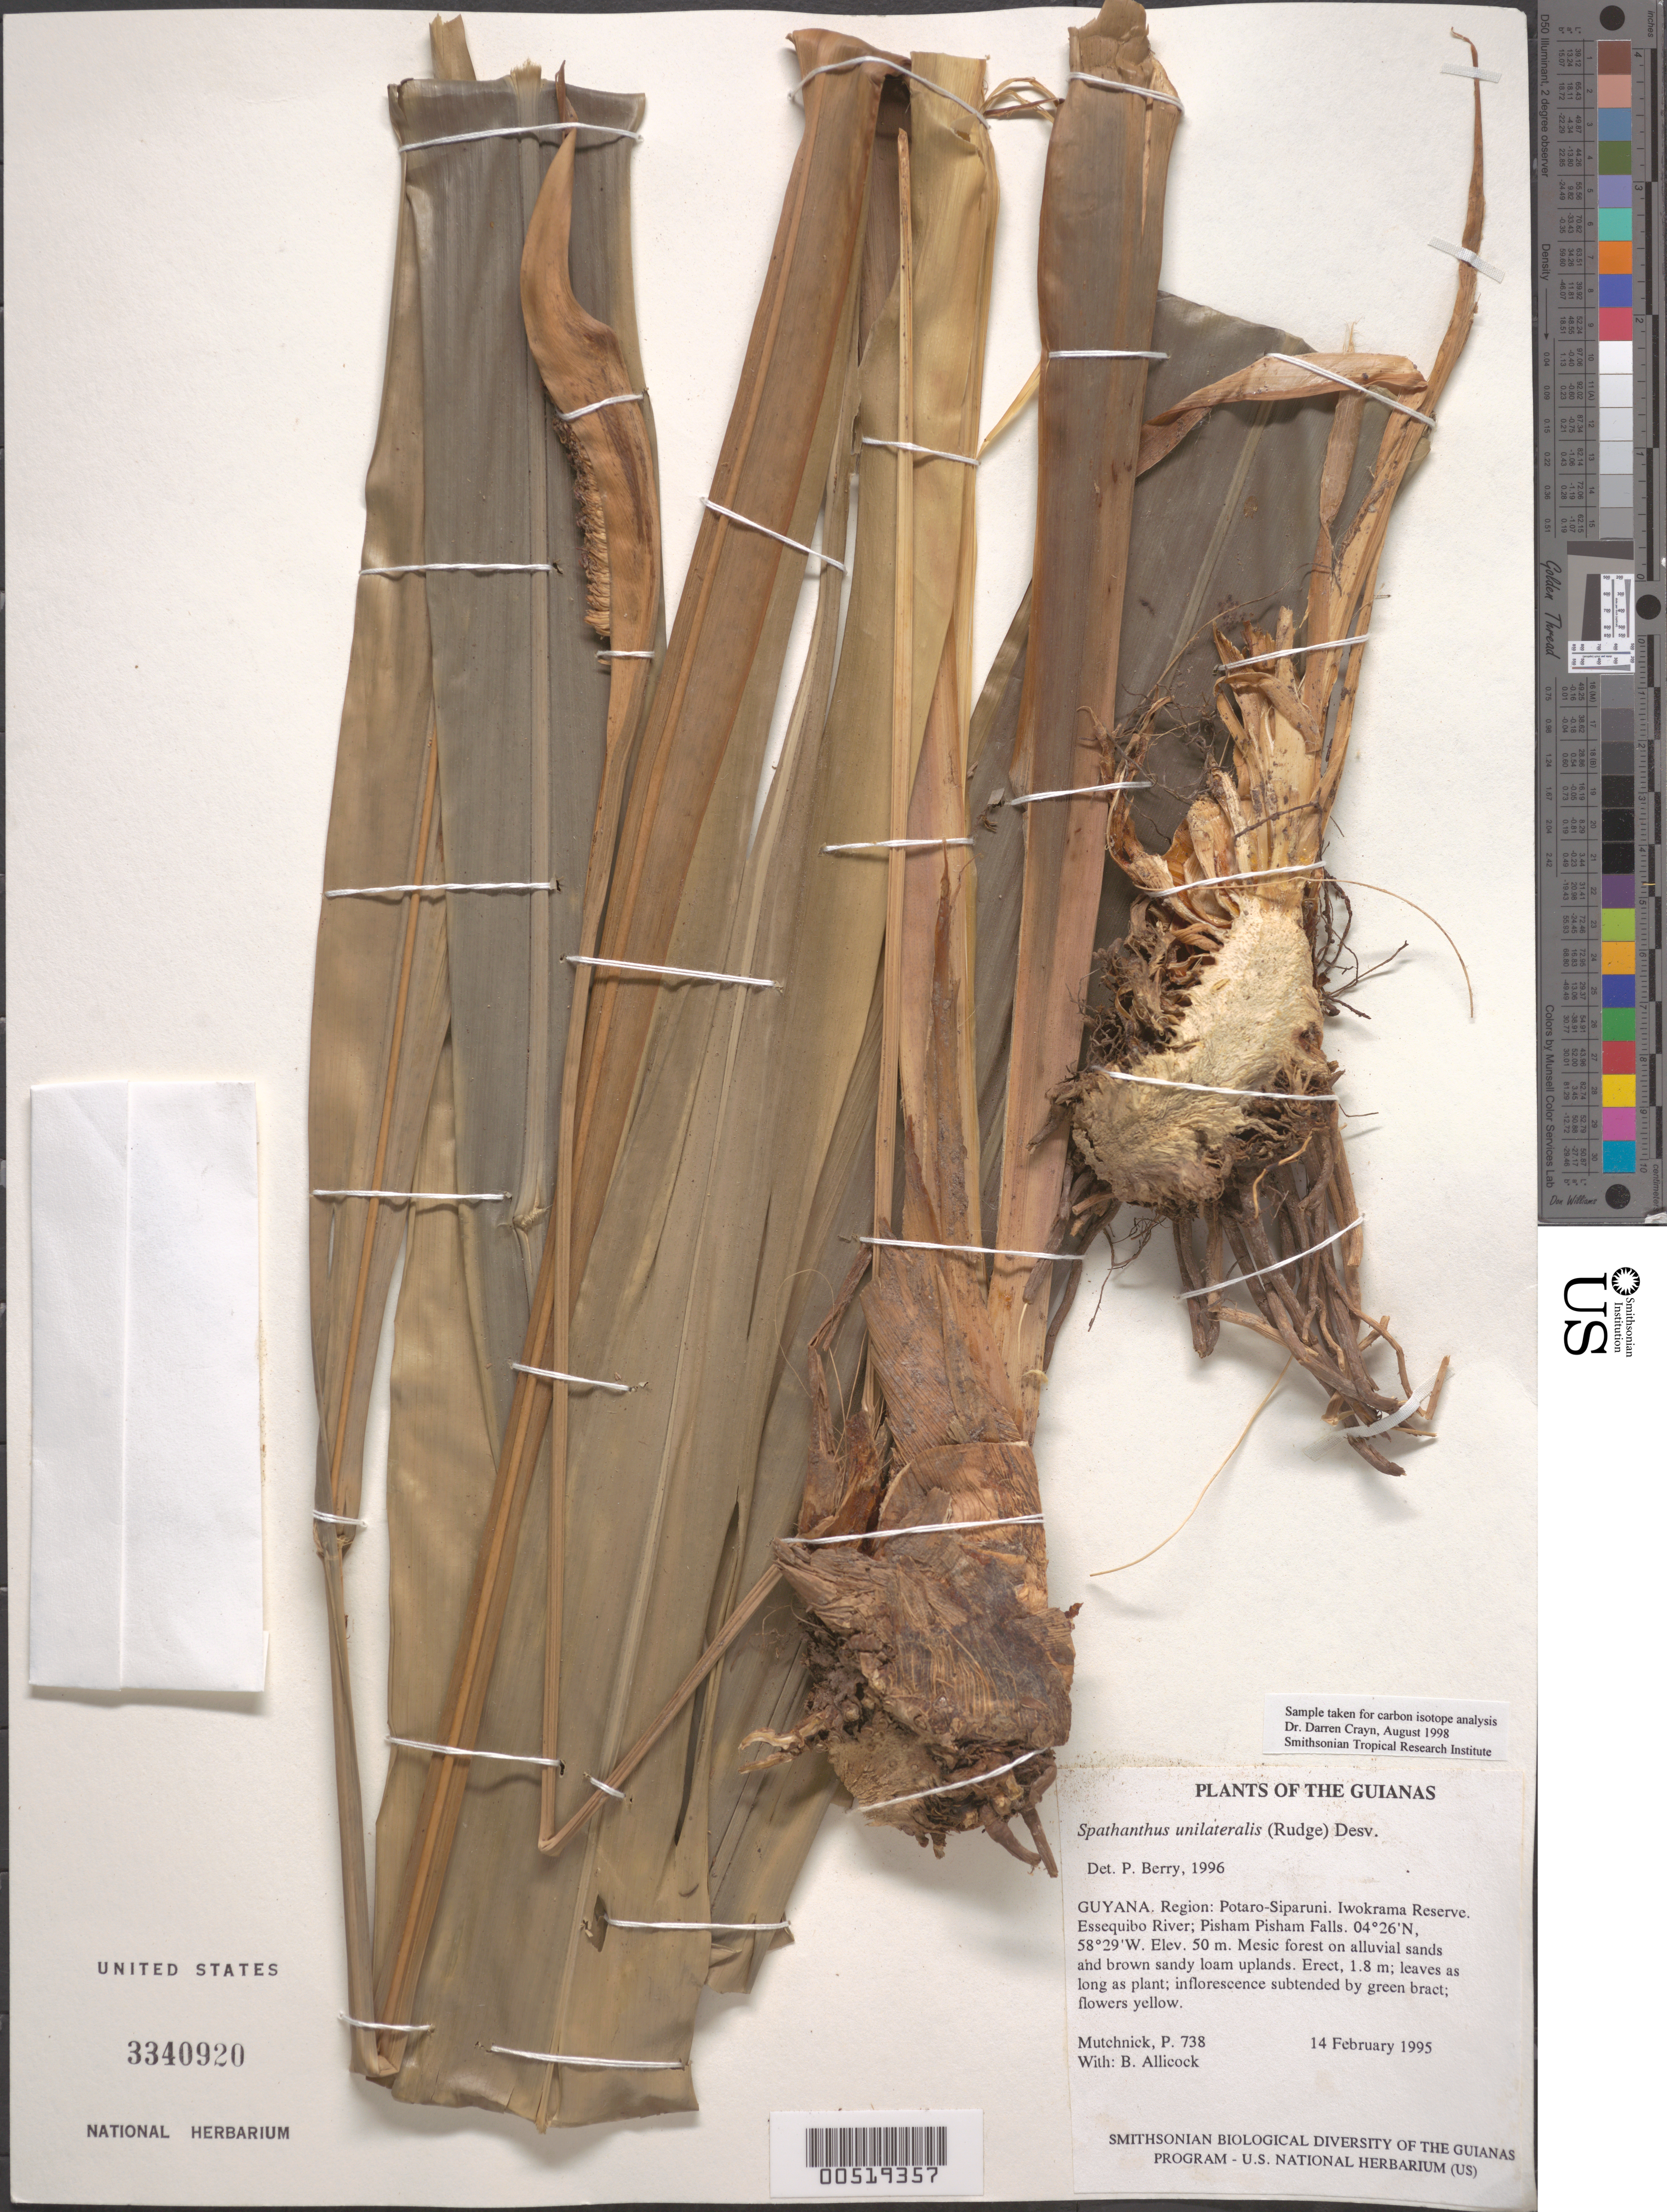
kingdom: Plantae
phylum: Tracheophyta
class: Liliopsida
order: Poales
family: Rapateaceae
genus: Spathanthus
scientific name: Spathanthus unilateralis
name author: (Rudge) Desv.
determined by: Berry, P. E., (WIS), University of Wisconsin - Madison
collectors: P. Mutchnick & B. Allicock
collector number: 738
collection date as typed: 14 February 1995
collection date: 1995-02-14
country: Guyana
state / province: Potaro-Siparuni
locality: Iwokrama Reserve. Essequibo River; Pisham Pisham Falls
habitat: Mesic forest on alluvial sands and brown sandy loam uplands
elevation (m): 50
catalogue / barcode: US 3340920